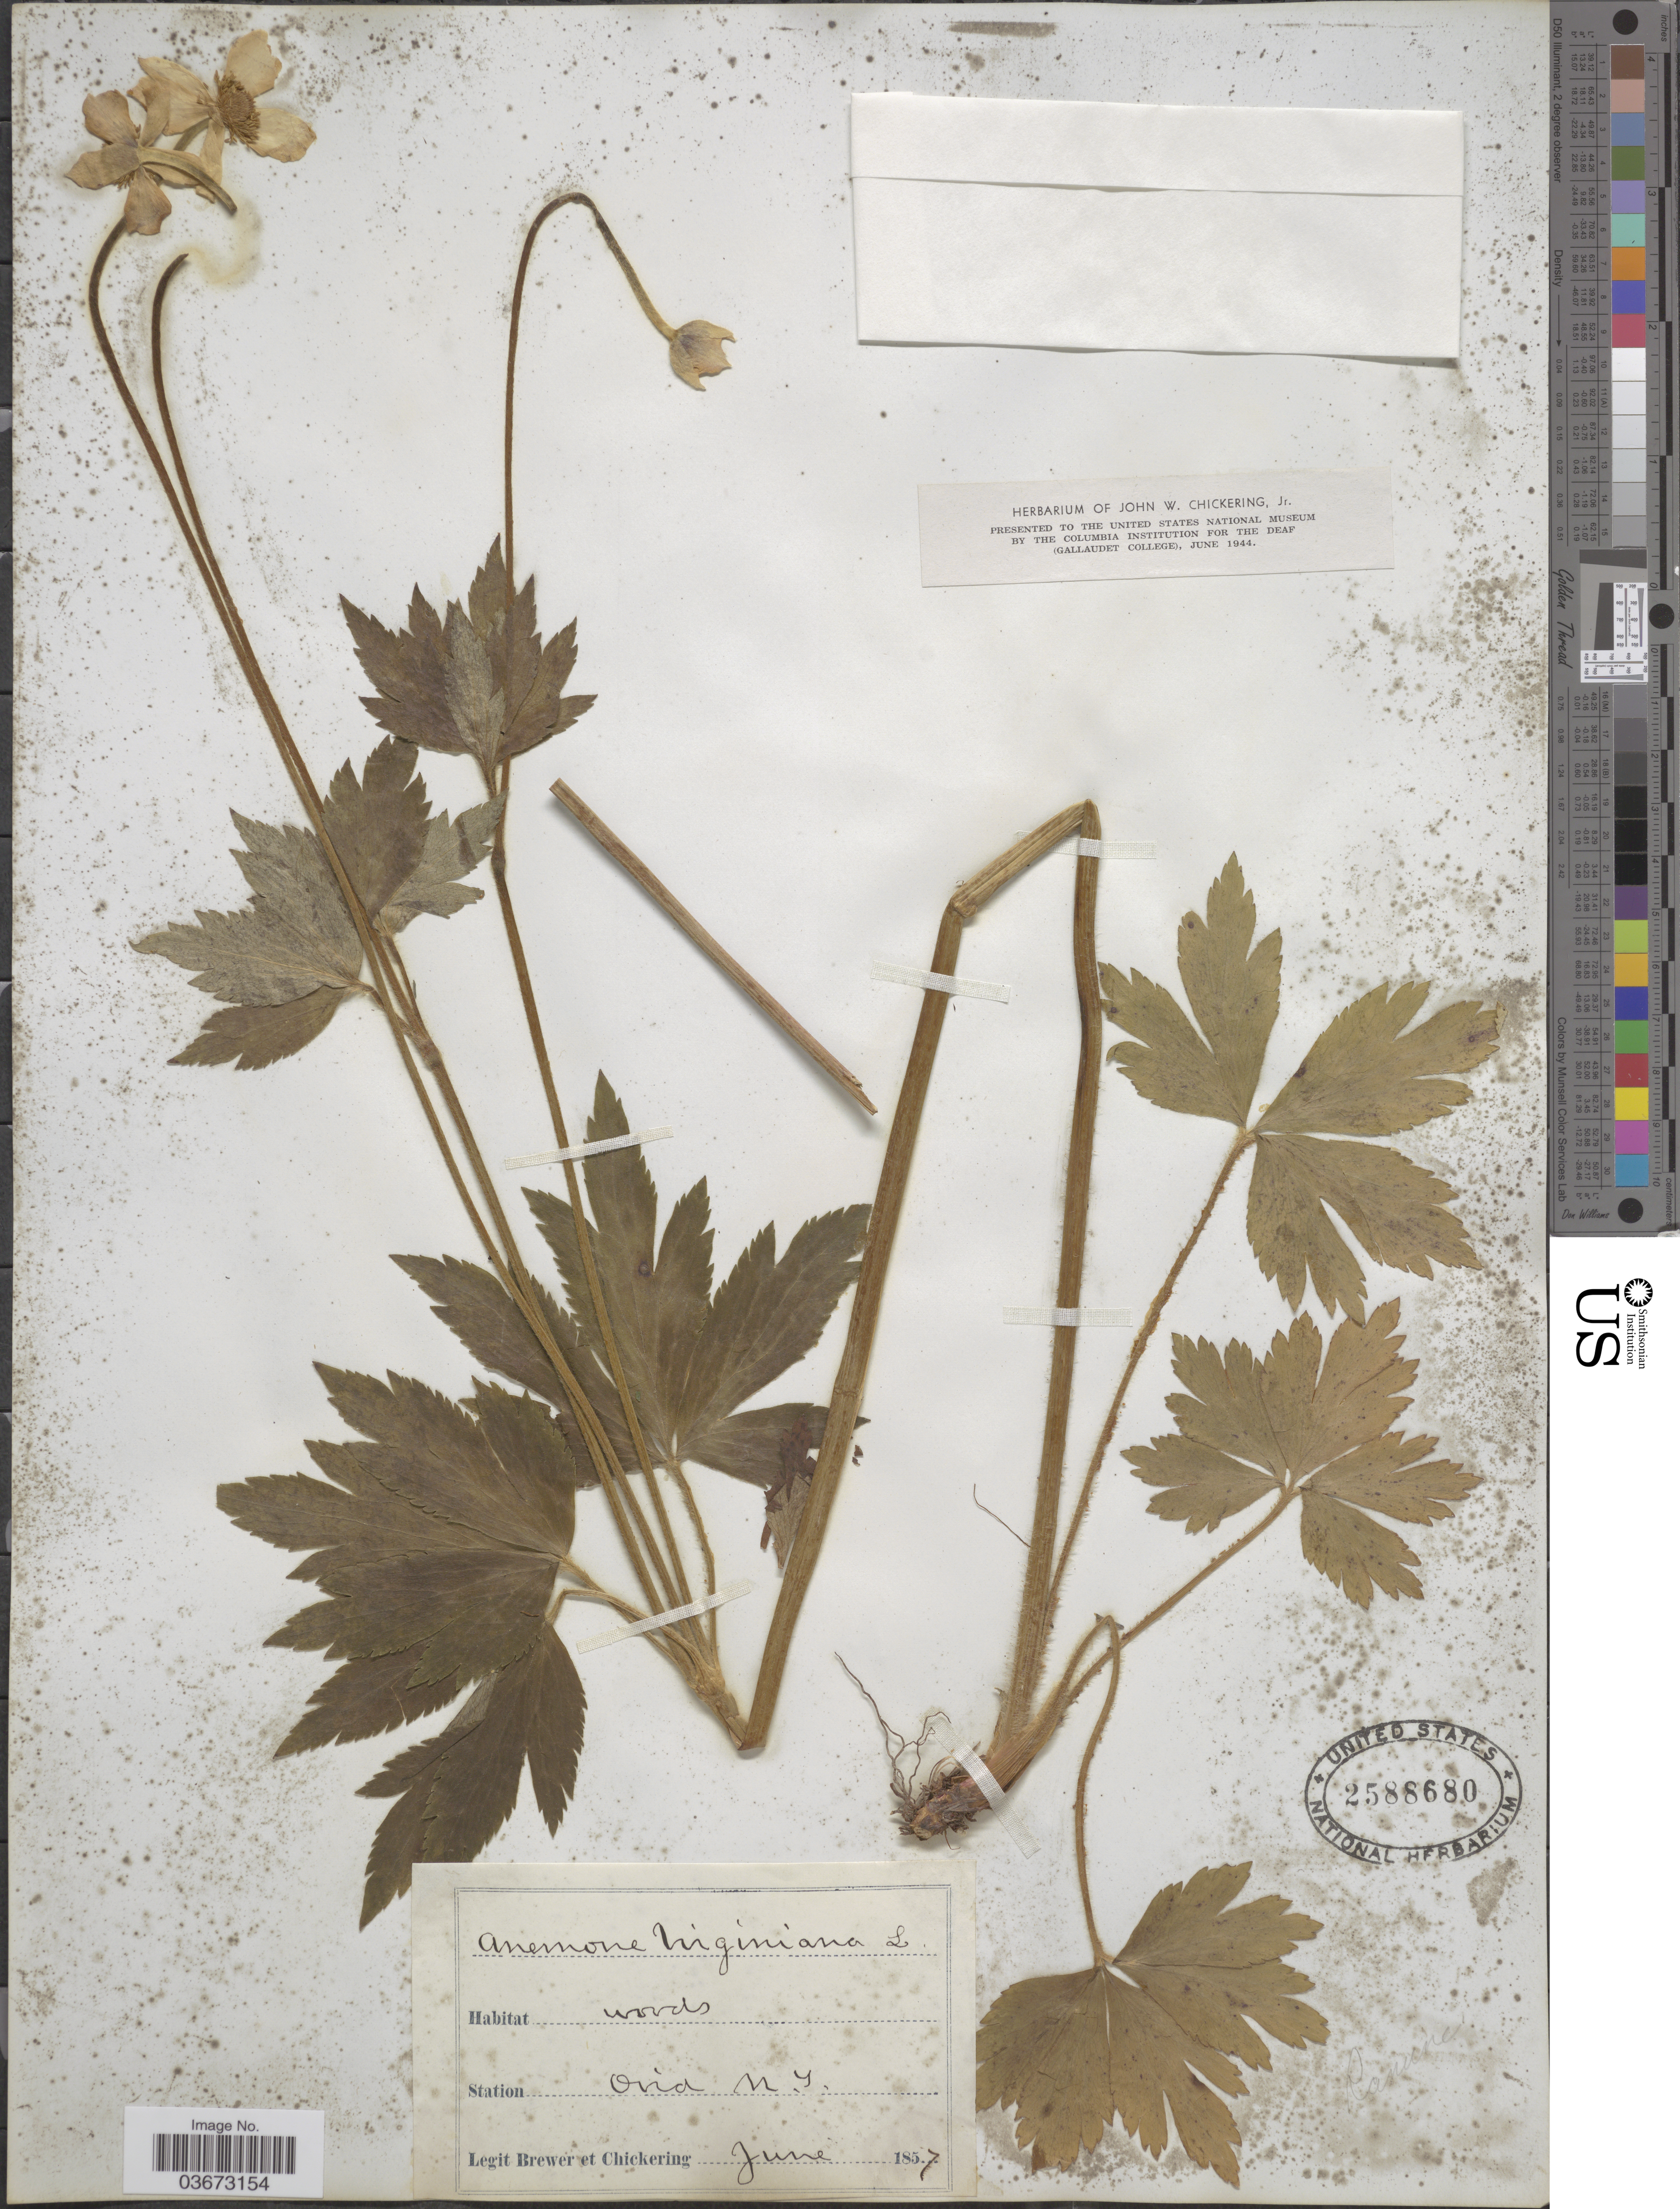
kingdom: Plantae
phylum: Tracheophyta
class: Magnoliopsida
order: Ranunculales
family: Ranunculaceae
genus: Anemone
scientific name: Anemone virginiana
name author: L.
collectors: -. Brewer & J. Chickering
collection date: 1857-06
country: United States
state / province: New York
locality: Station Ovid.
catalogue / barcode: US 2588680